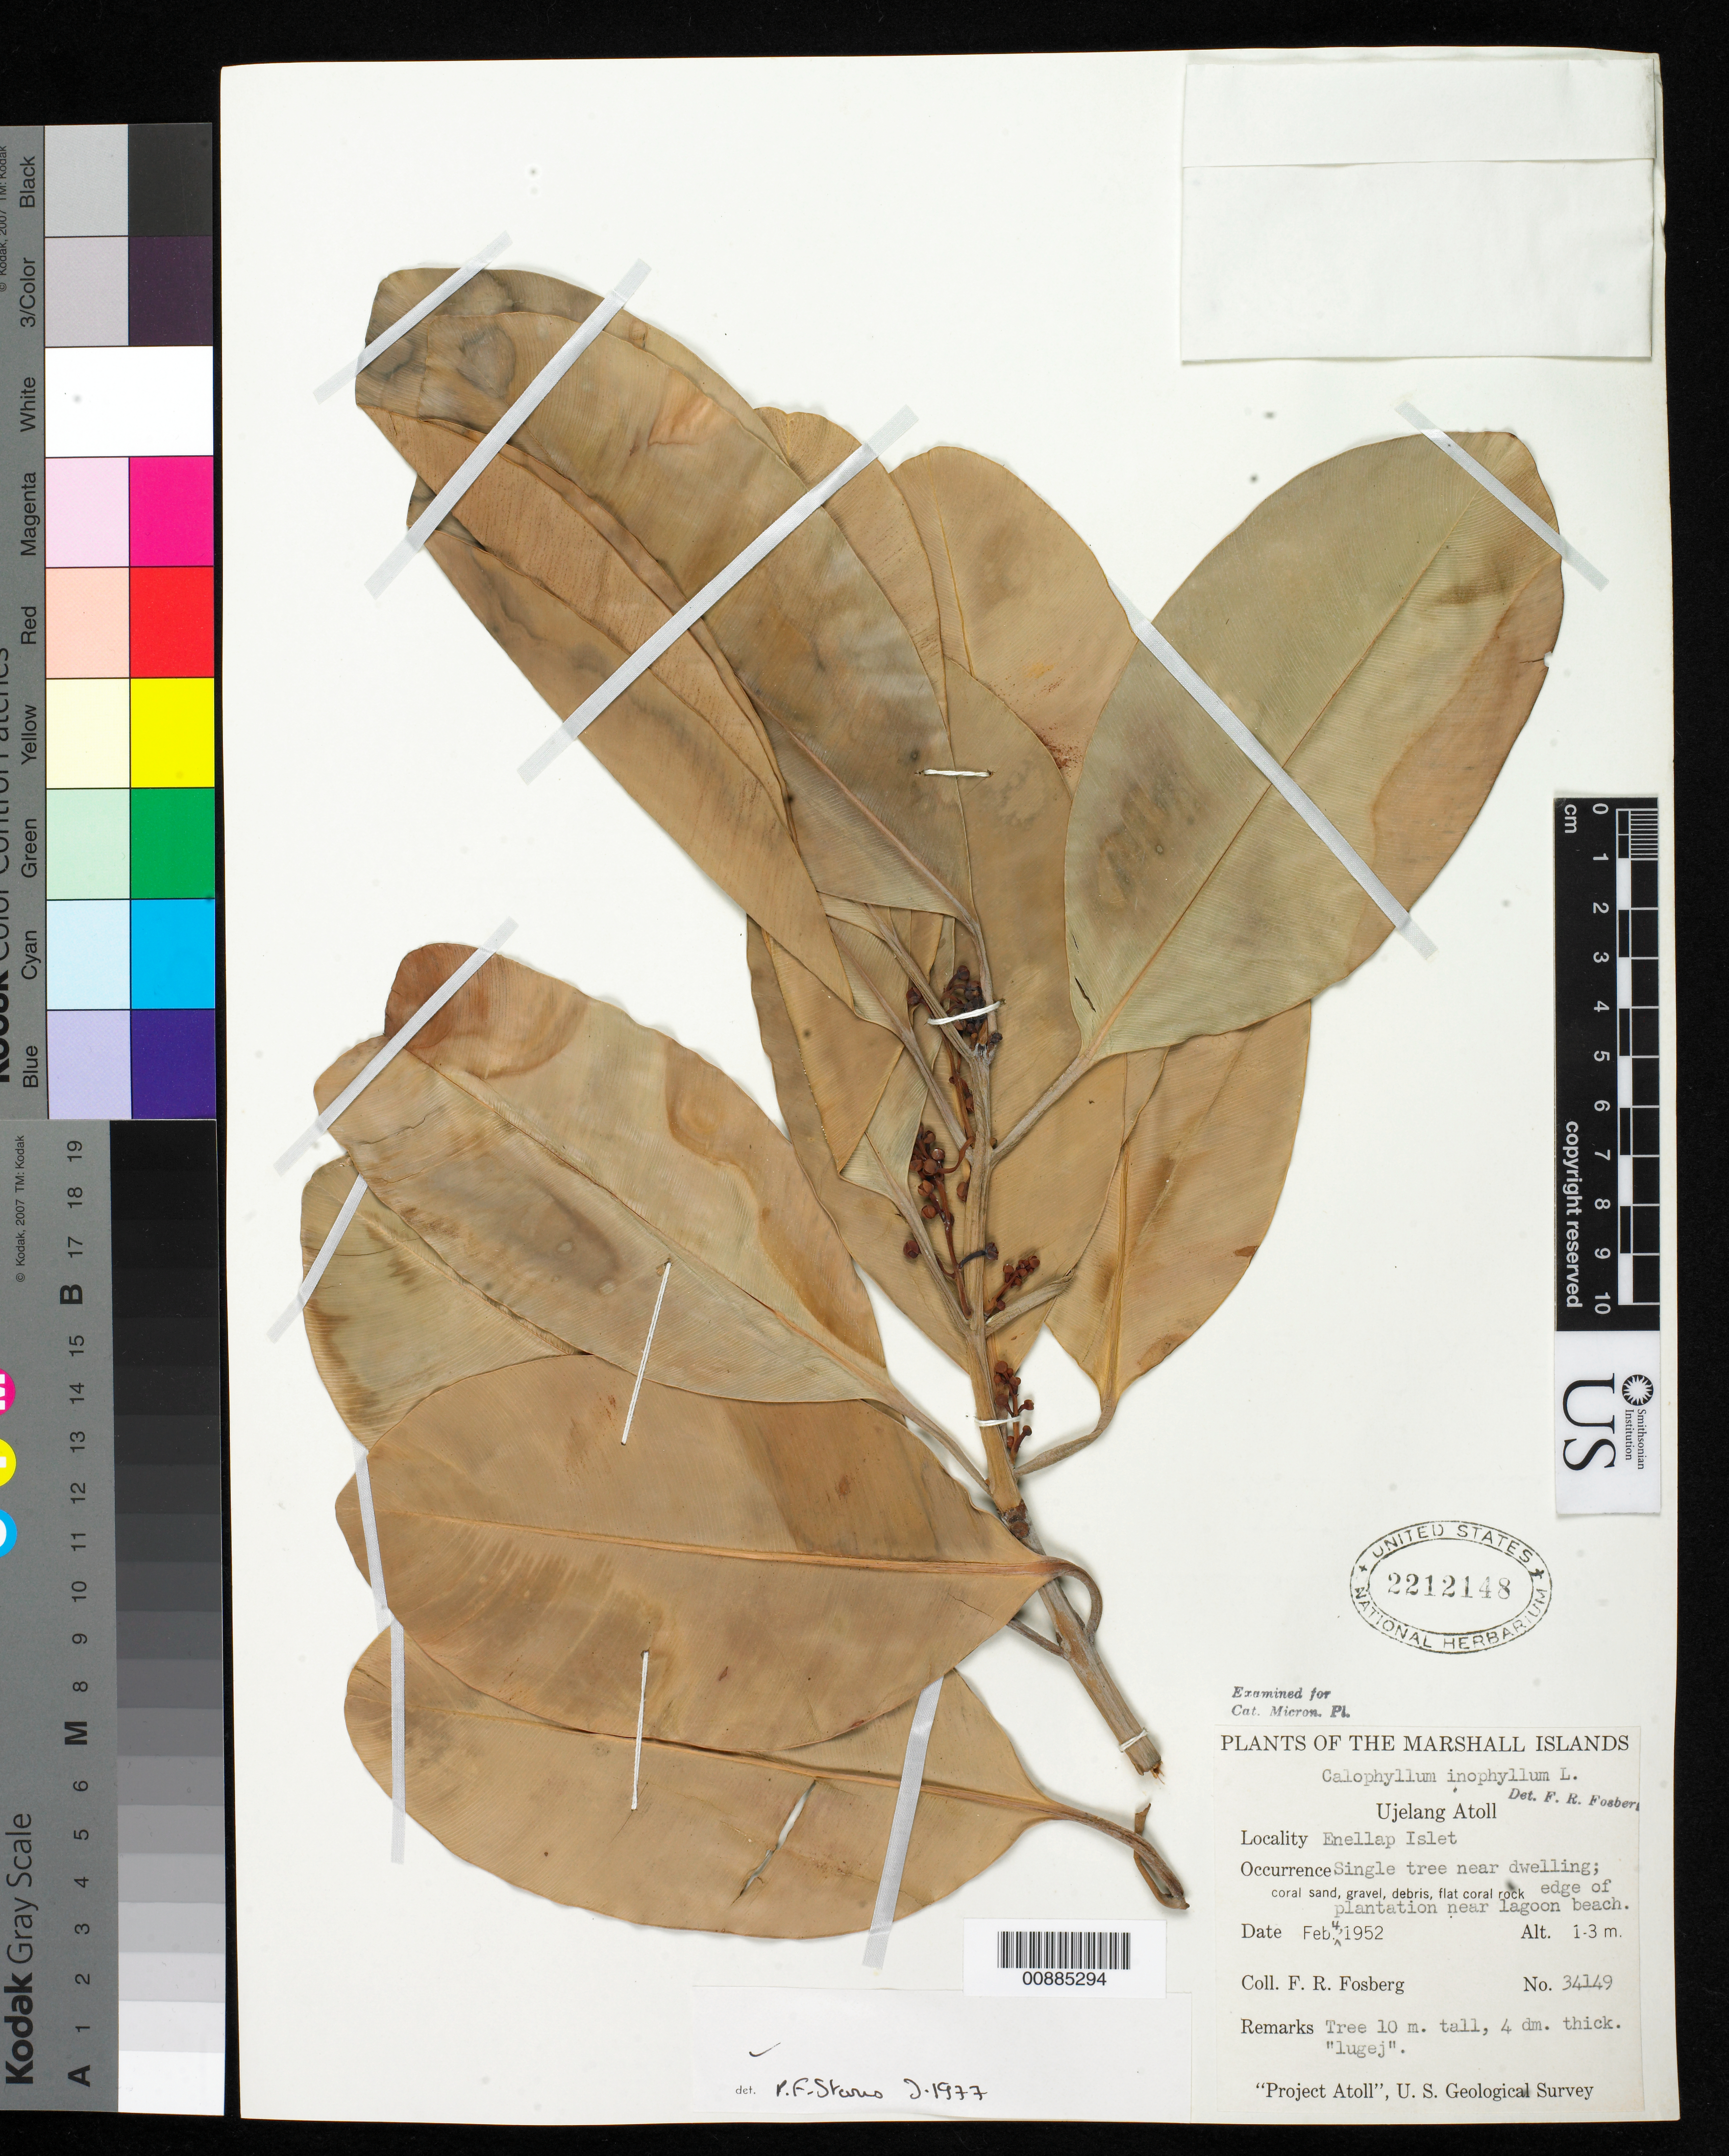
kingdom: Plantae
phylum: Tracheophyta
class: Magnoliopsida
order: Malpighiales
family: Calophyllaceae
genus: Calophyllum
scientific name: Calophyllum inophyllum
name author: L.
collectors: F. R. Fosberg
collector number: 34149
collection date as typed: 04 Feb 1952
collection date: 1952-02-04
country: Marshall Islands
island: Ujelang Atoll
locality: Enellap Islet.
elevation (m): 1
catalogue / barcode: US 885294